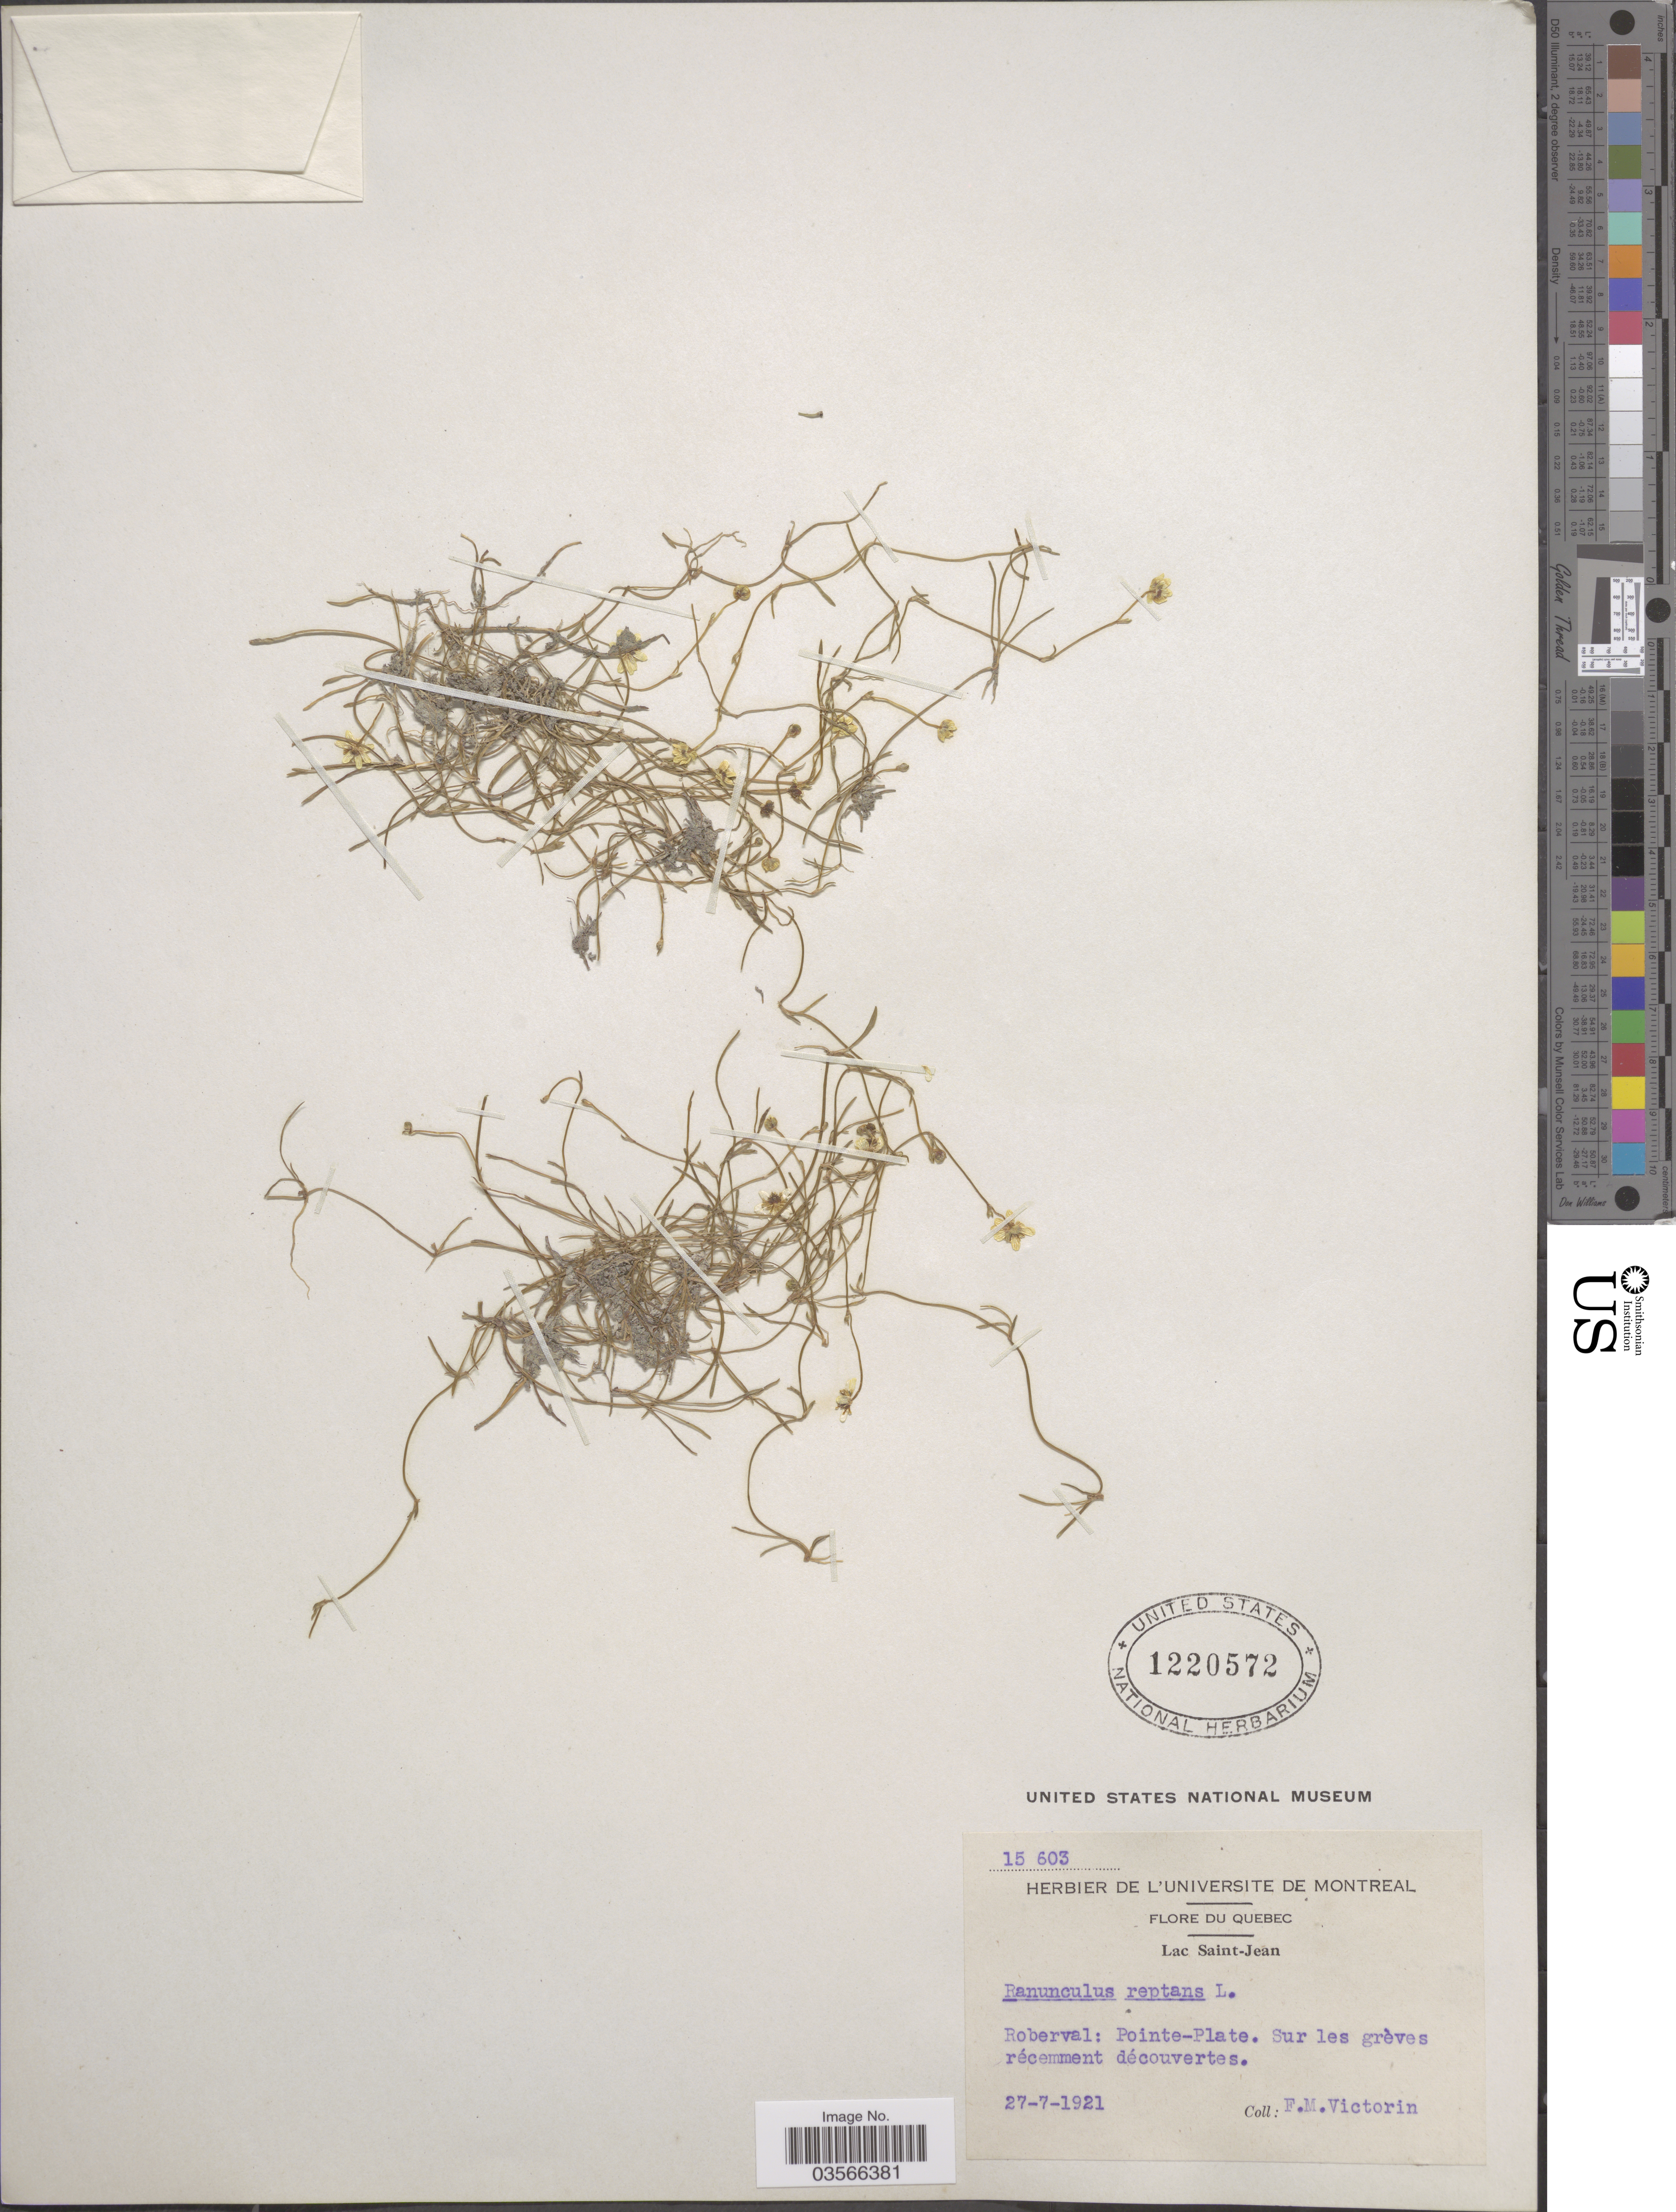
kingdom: Plantae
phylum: Tracheophyta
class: Magnoliopsida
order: Ranunculales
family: Ranunculaceae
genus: Ranunculus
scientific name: Ranunculus flammula var. filiformis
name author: (Michx.) Hook.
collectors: F. Victorin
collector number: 15 603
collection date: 1921-07-27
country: Canada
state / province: Quebec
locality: Lac Saint-Jean. Roberval: Pointe-Plate.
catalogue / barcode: US 1220572